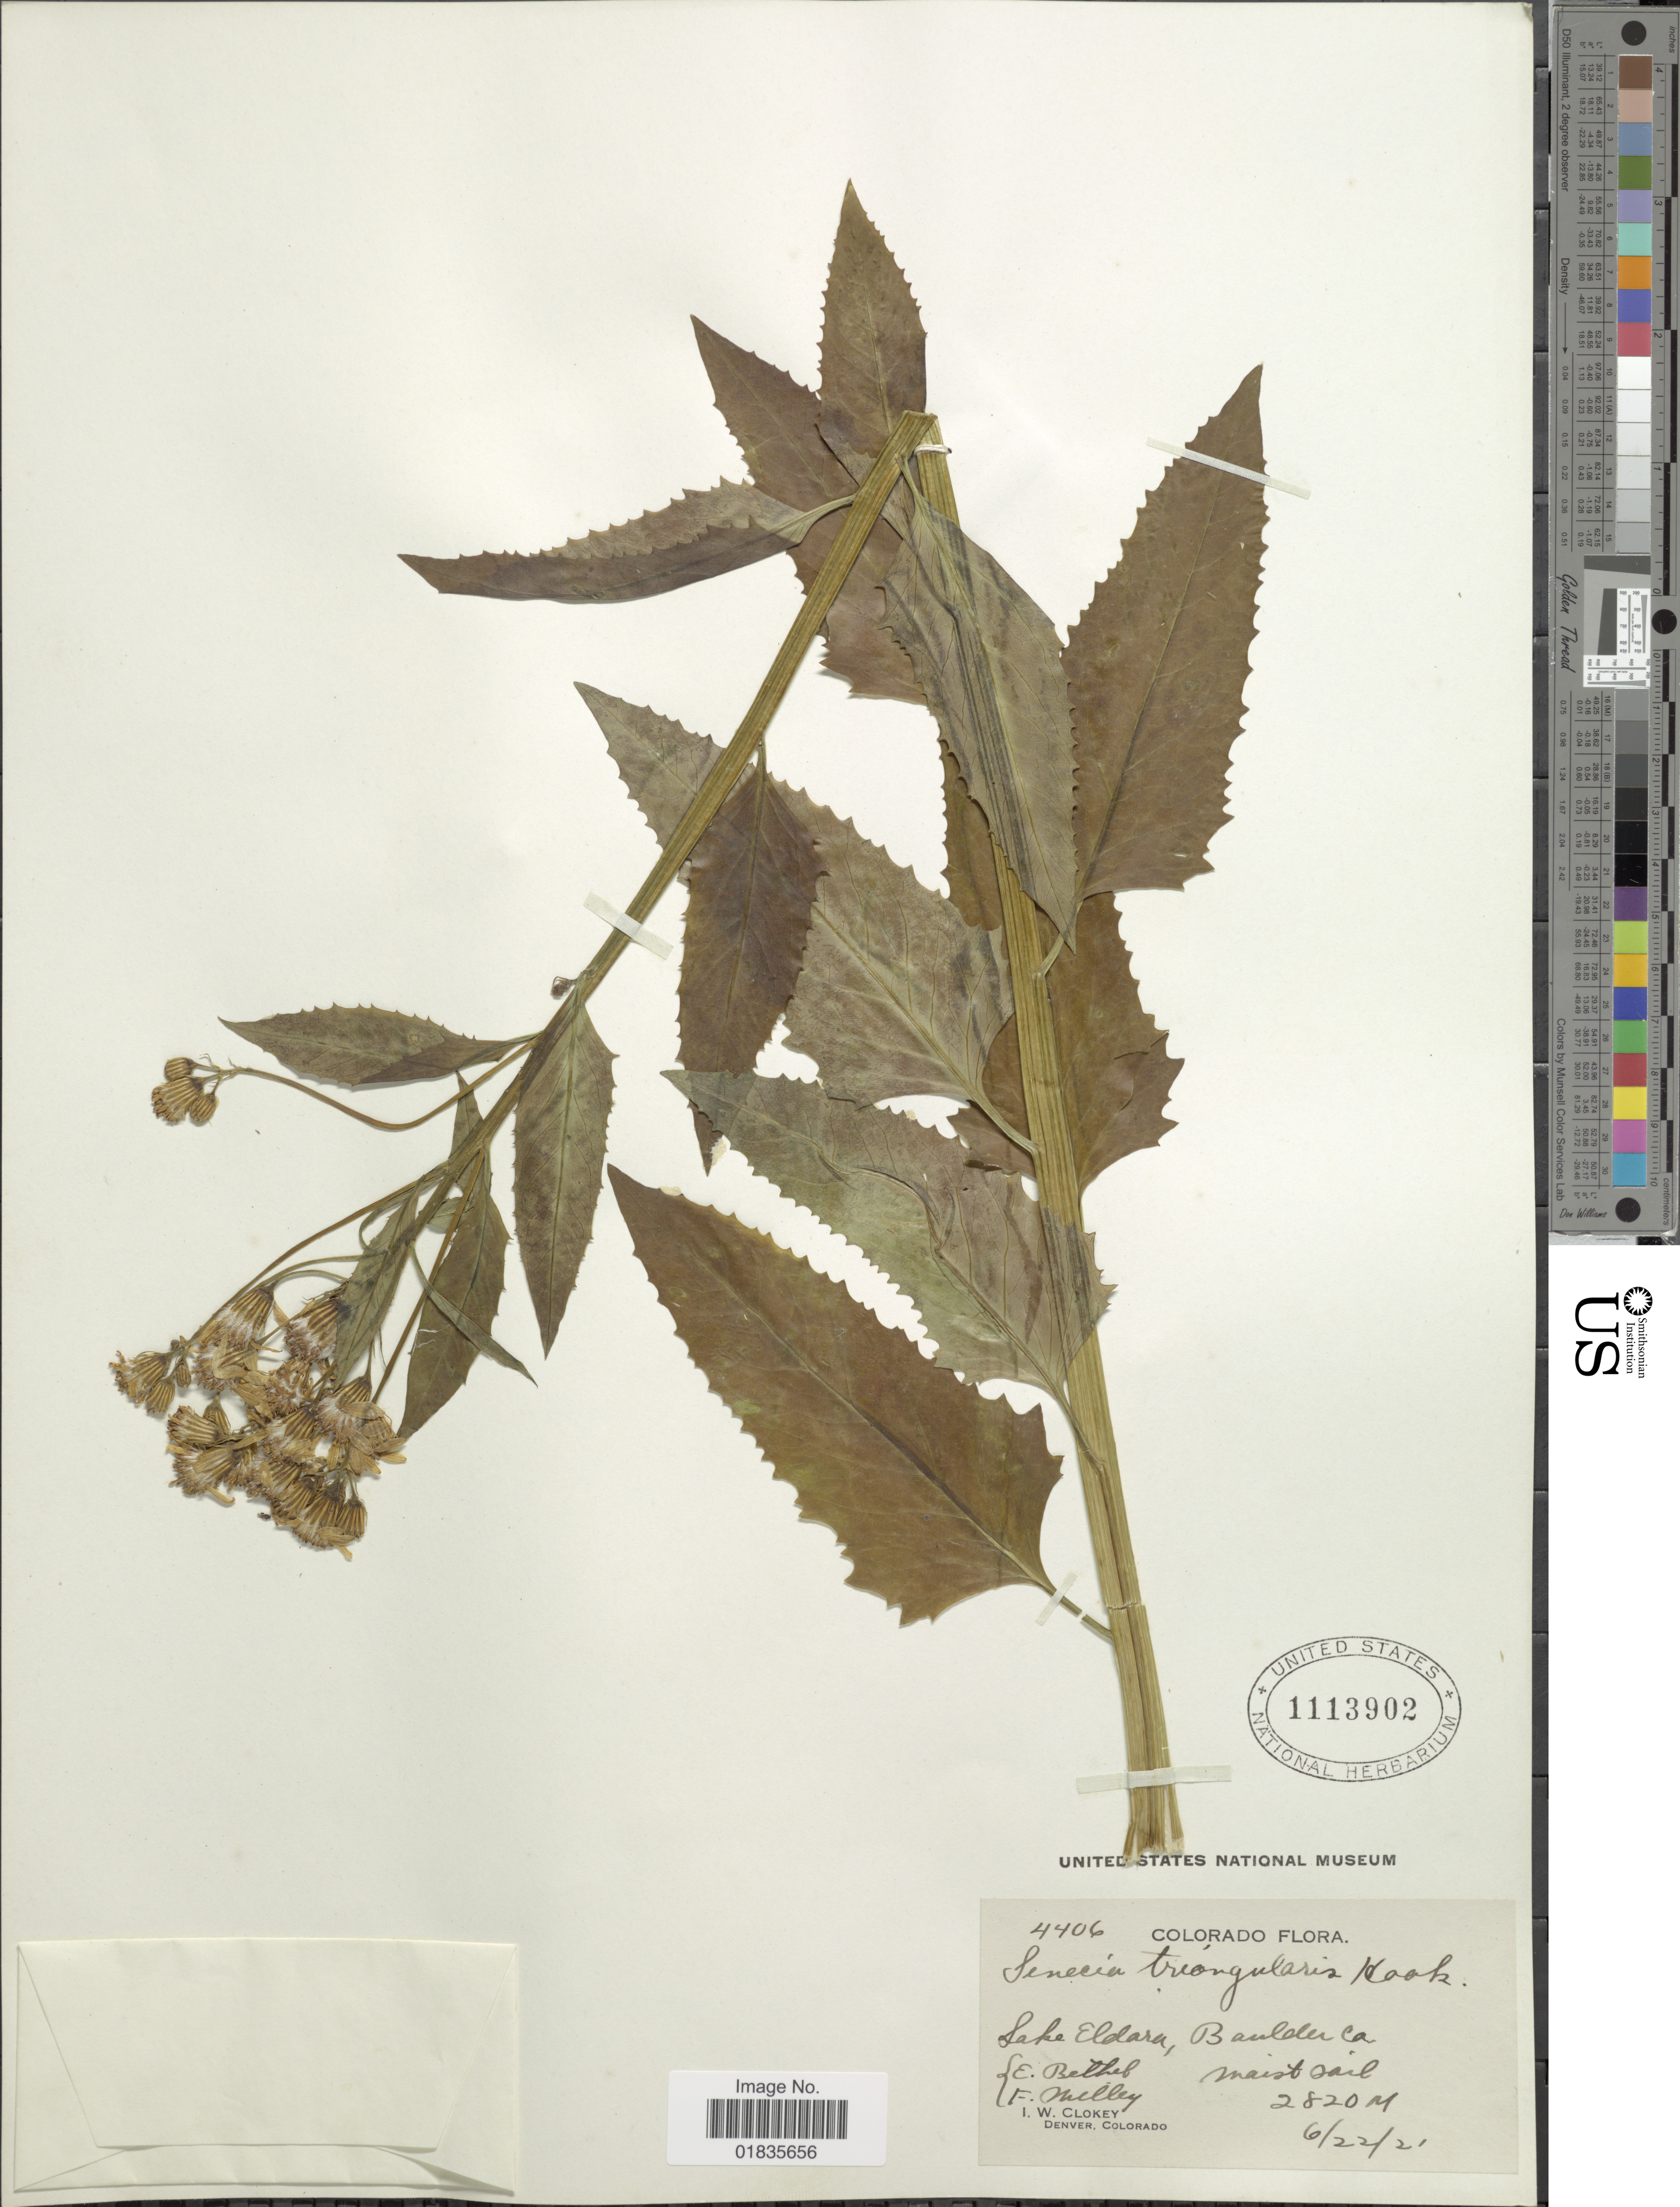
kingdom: Plantae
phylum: Tracheophyta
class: Magnoliopsida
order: Asterales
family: Asteraceae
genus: Senecio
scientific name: Senecio triangularis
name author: Hook.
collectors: I. W. Clokey, E. Bethel & F. Milley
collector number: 4406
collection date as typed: Transcribed d/m/y: 22/6/21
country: United States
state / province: Colorado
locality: Lake Eldara, Boulder Co., moist soil.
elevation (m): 2820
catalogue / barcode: US 1113902